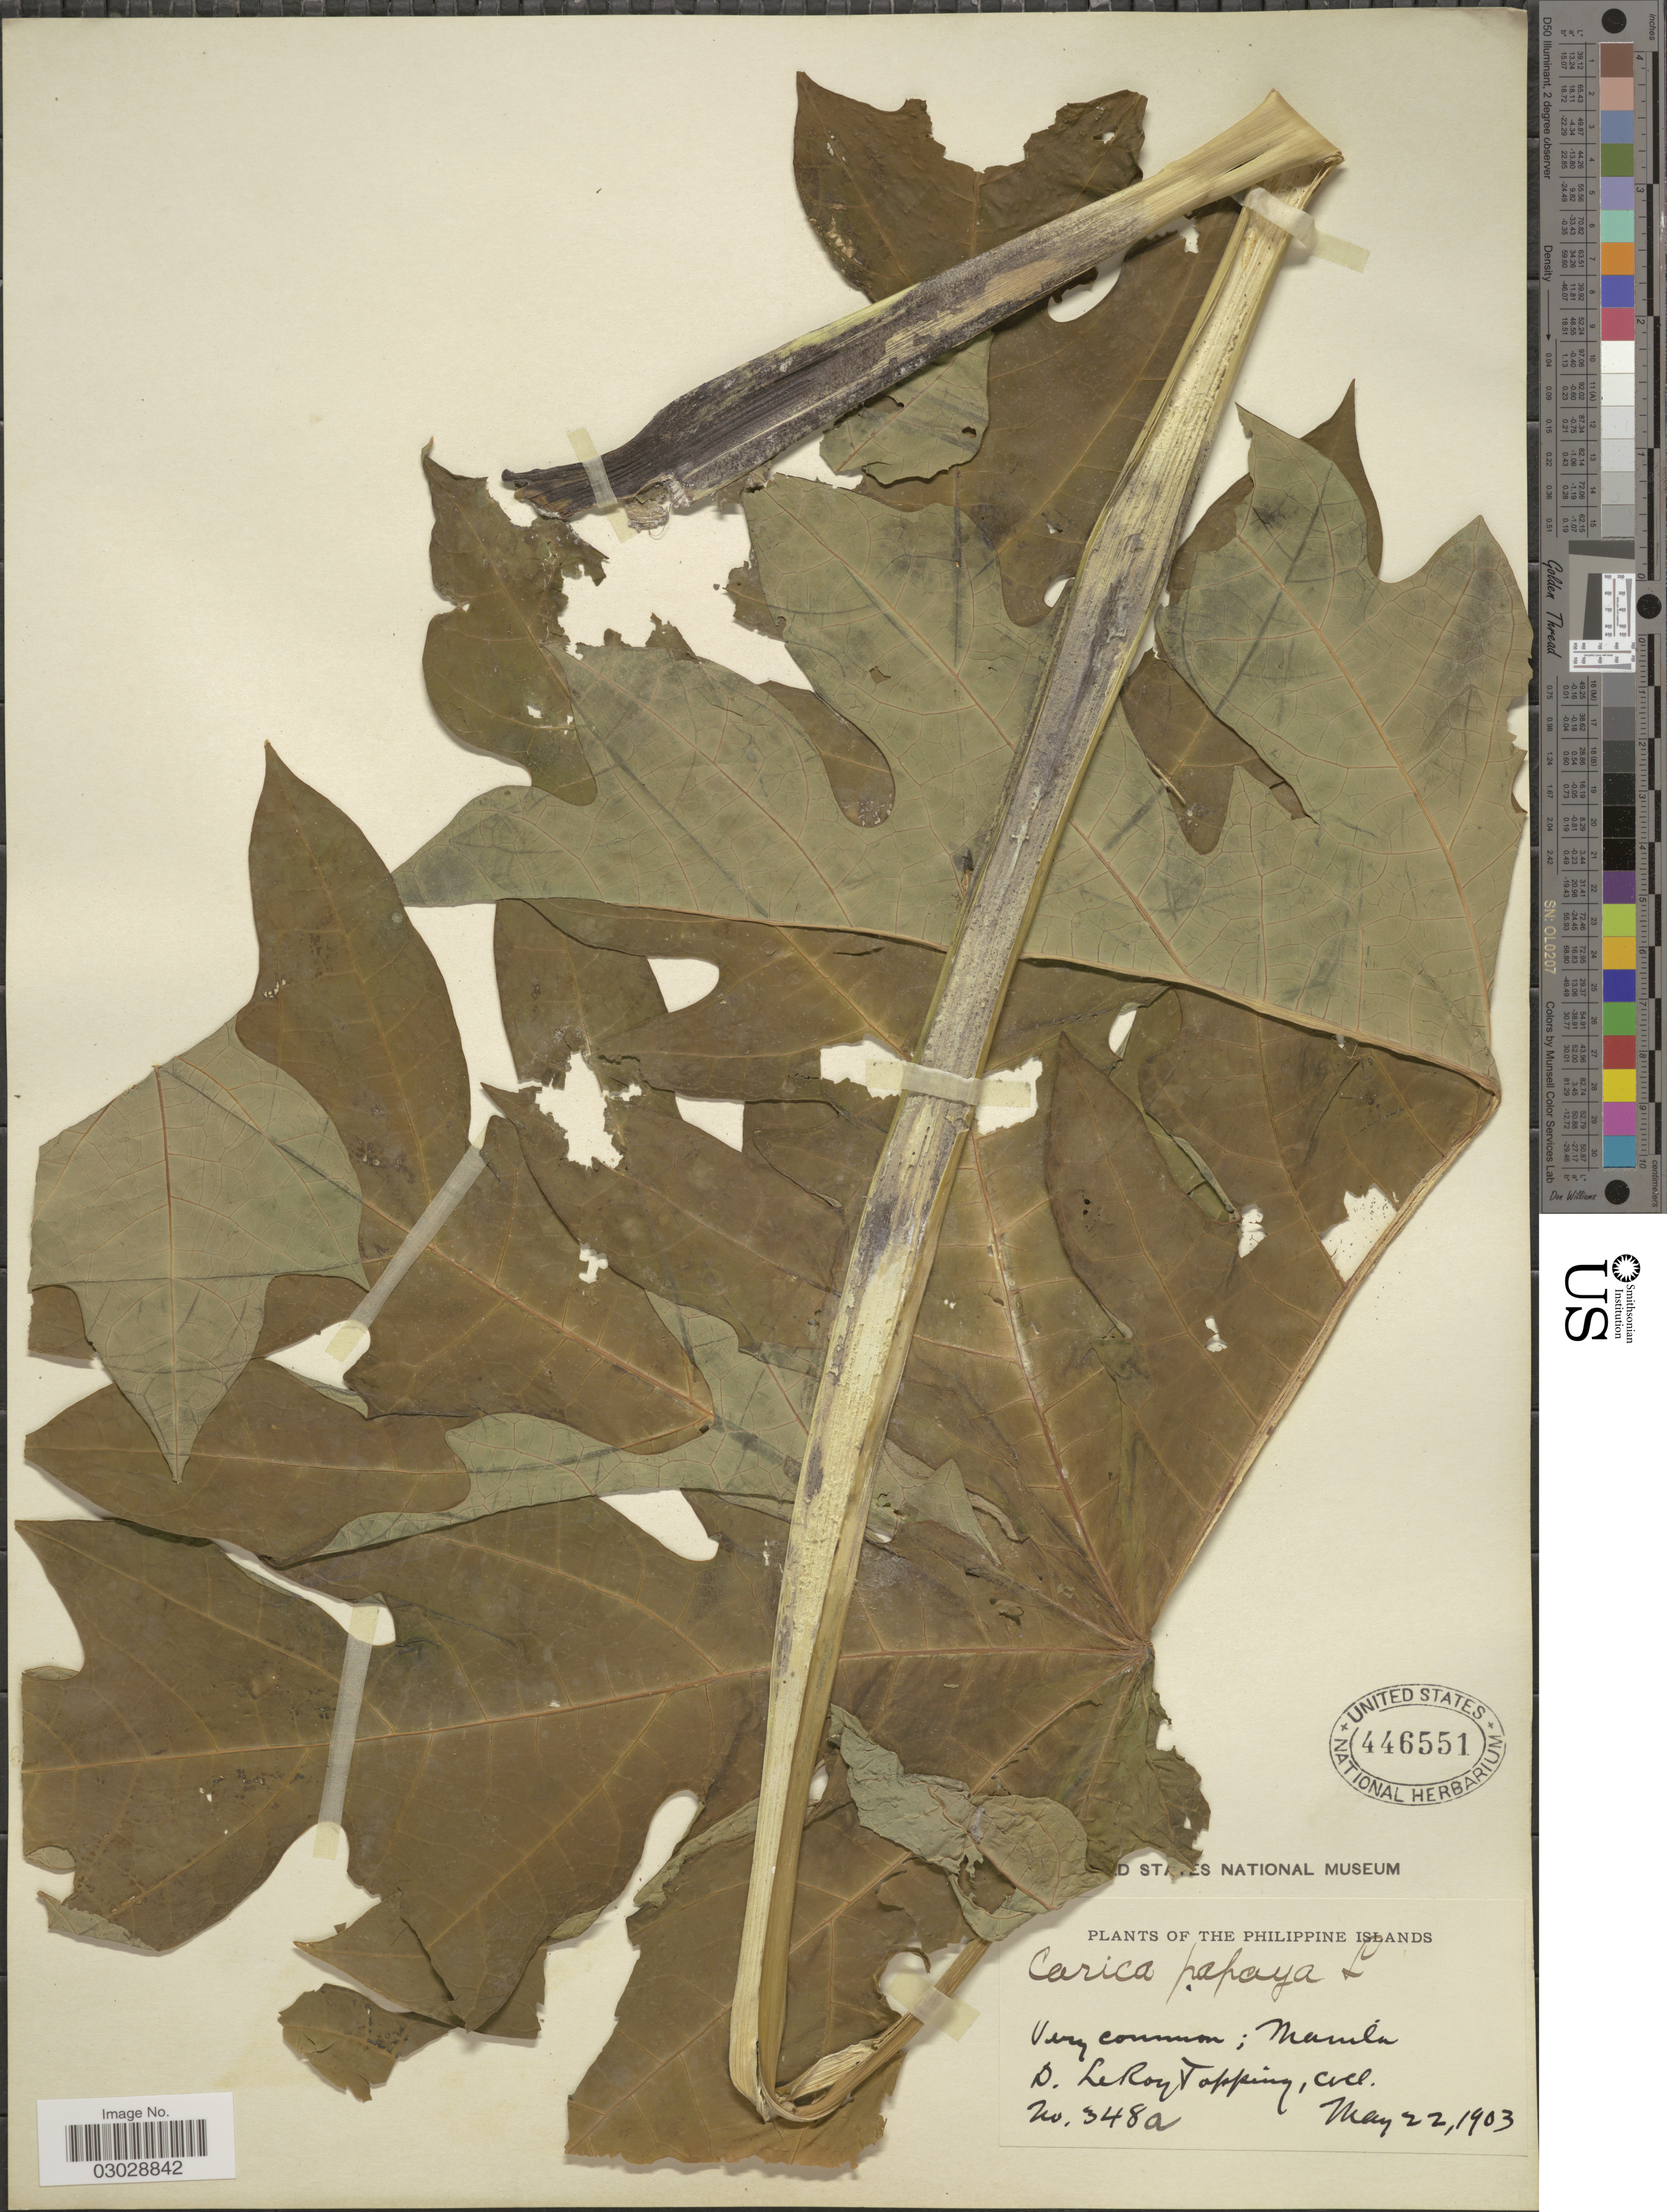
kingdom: Plantae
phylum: Tracheophyta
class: Magnoliopsida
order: Brassicales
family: Caricaceae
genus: Carica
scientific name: Carica papaya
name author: L.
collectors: D. L. Topping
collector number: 348a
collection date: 1903-05-22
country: Philippines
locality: Manila.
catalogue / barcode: US 446551